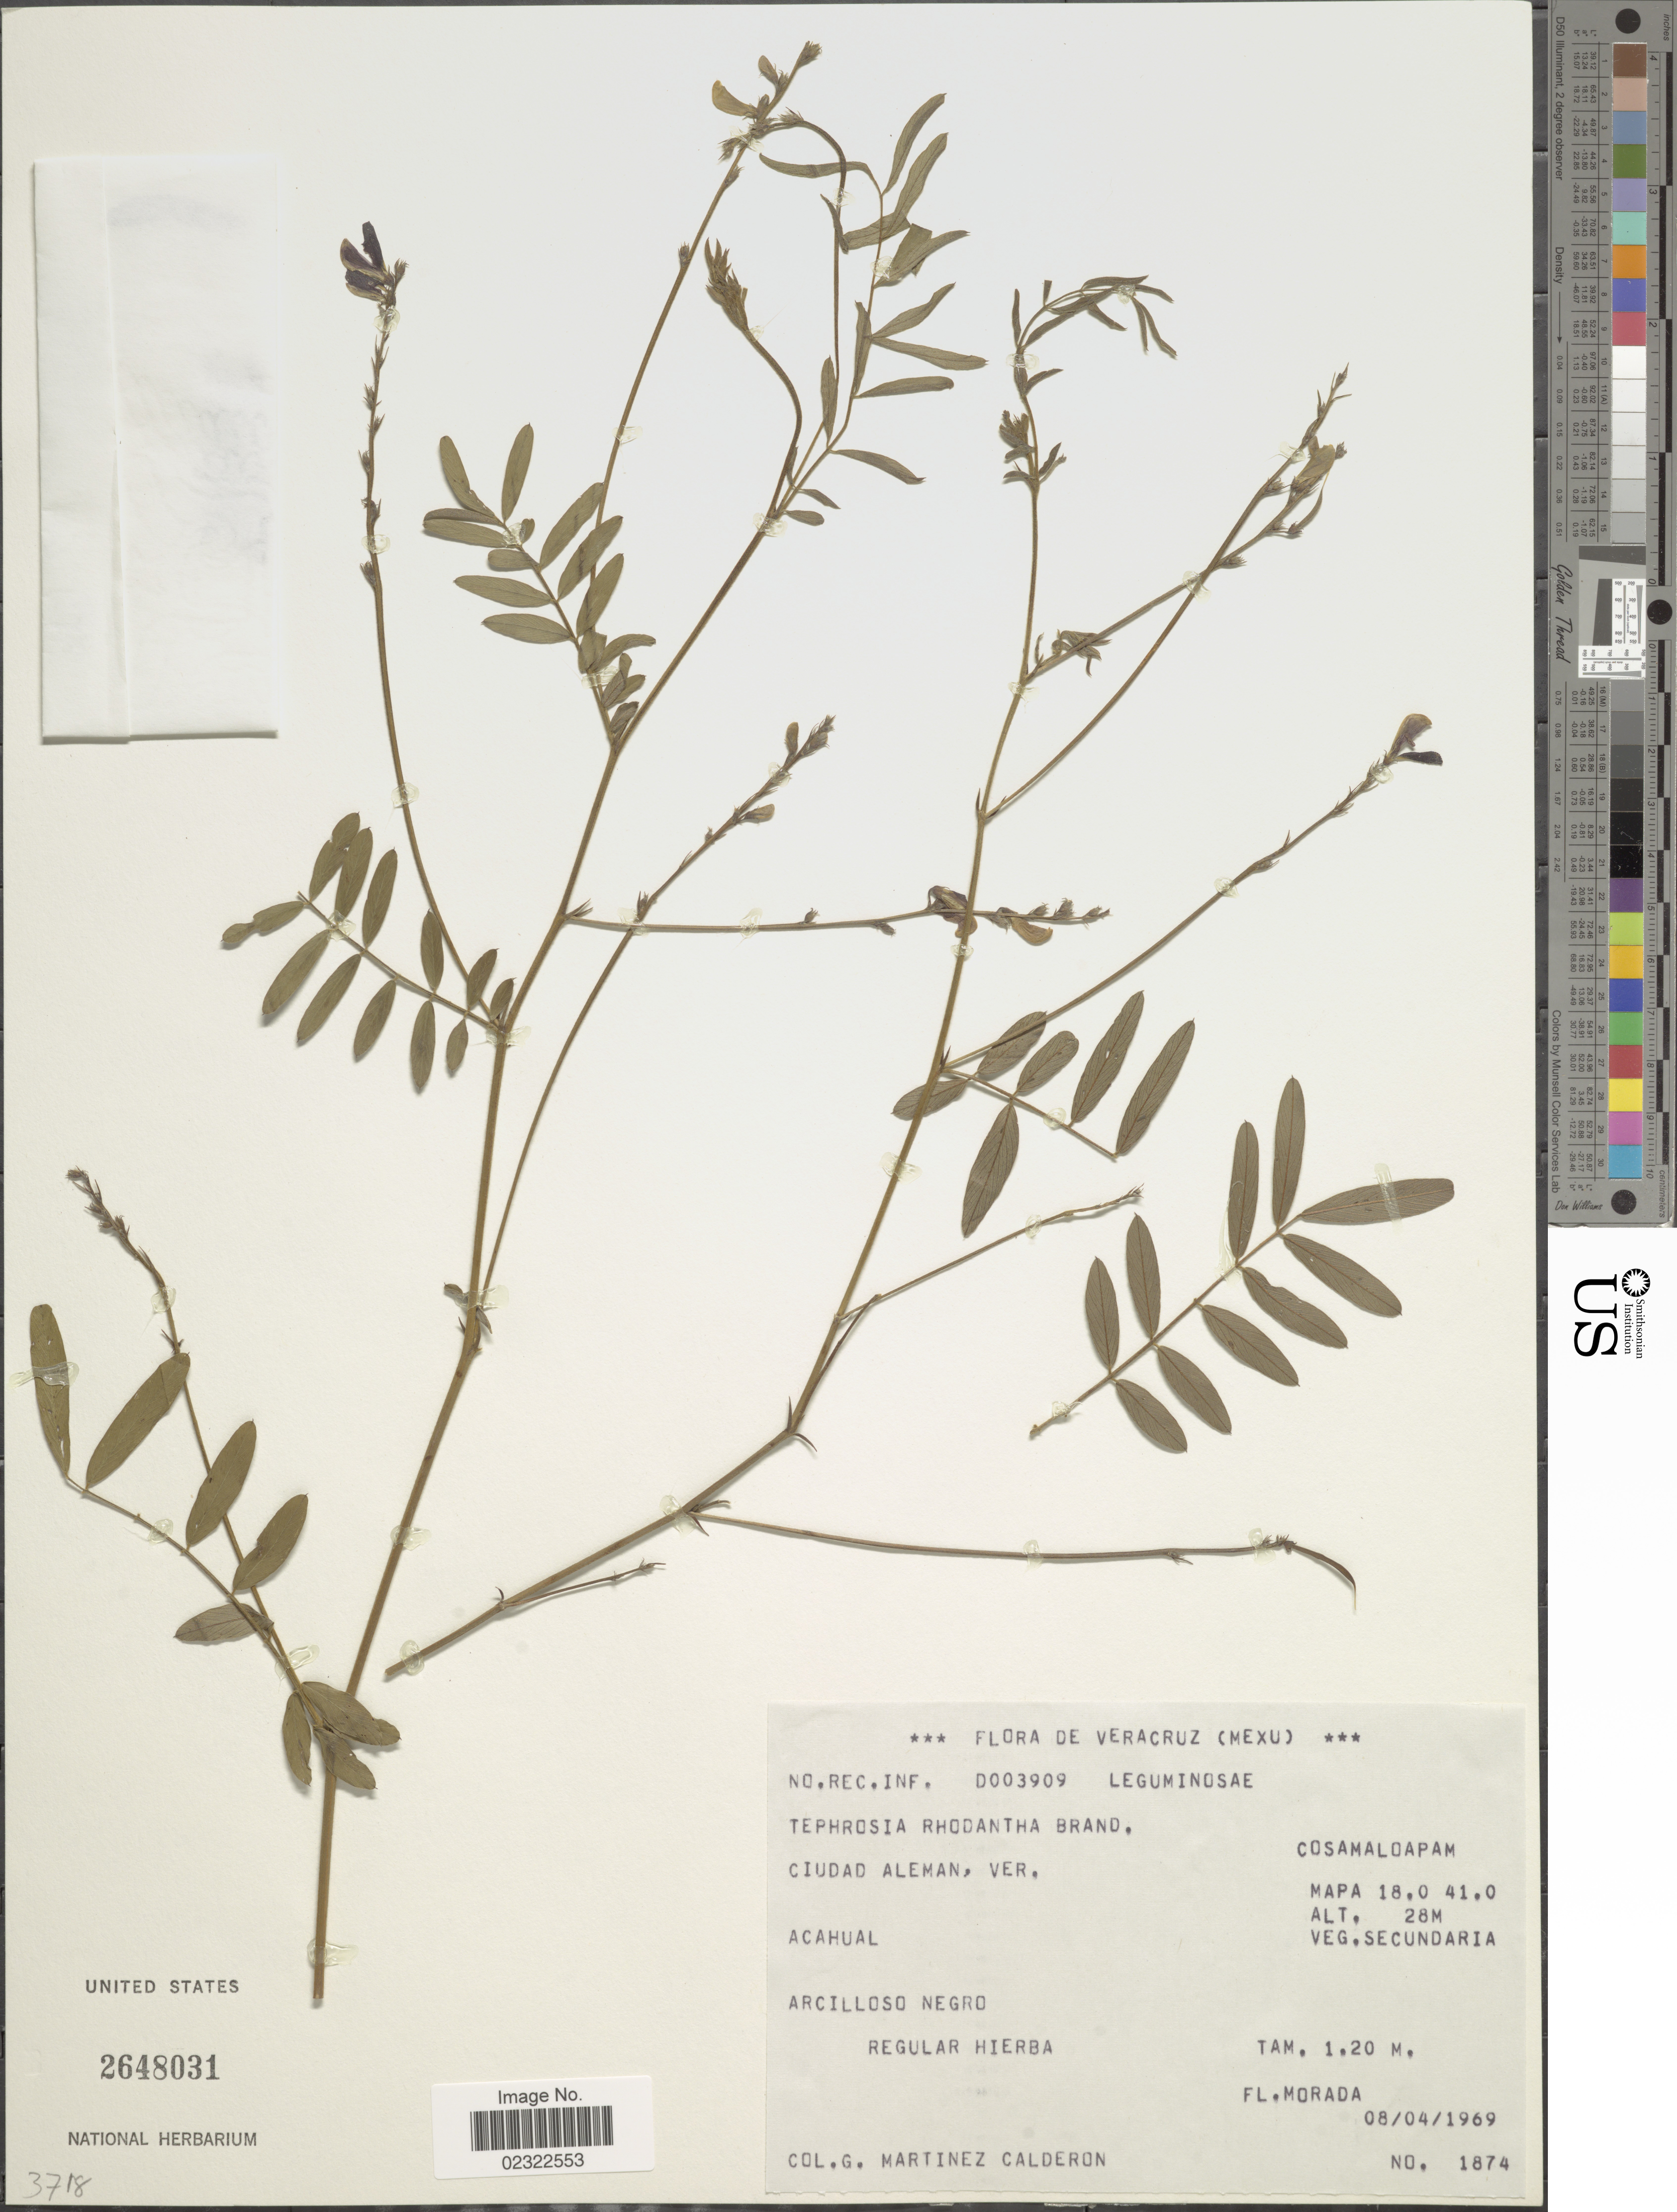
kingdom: Plantae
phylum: Tracheophyta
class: Magnoliopsida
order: Fabales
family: Fabaceae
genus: Tephrosia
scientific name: Tephrosia rhodantha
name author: Brandegee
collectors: G. Martínez Calderón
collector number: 1874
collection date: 1969-04-08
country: Mexico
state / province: Veracruz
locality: Veracruz (Mexu).Ciudad Aleman, Ver. Cosamaloapan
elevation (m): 28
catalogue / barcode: US 2648031